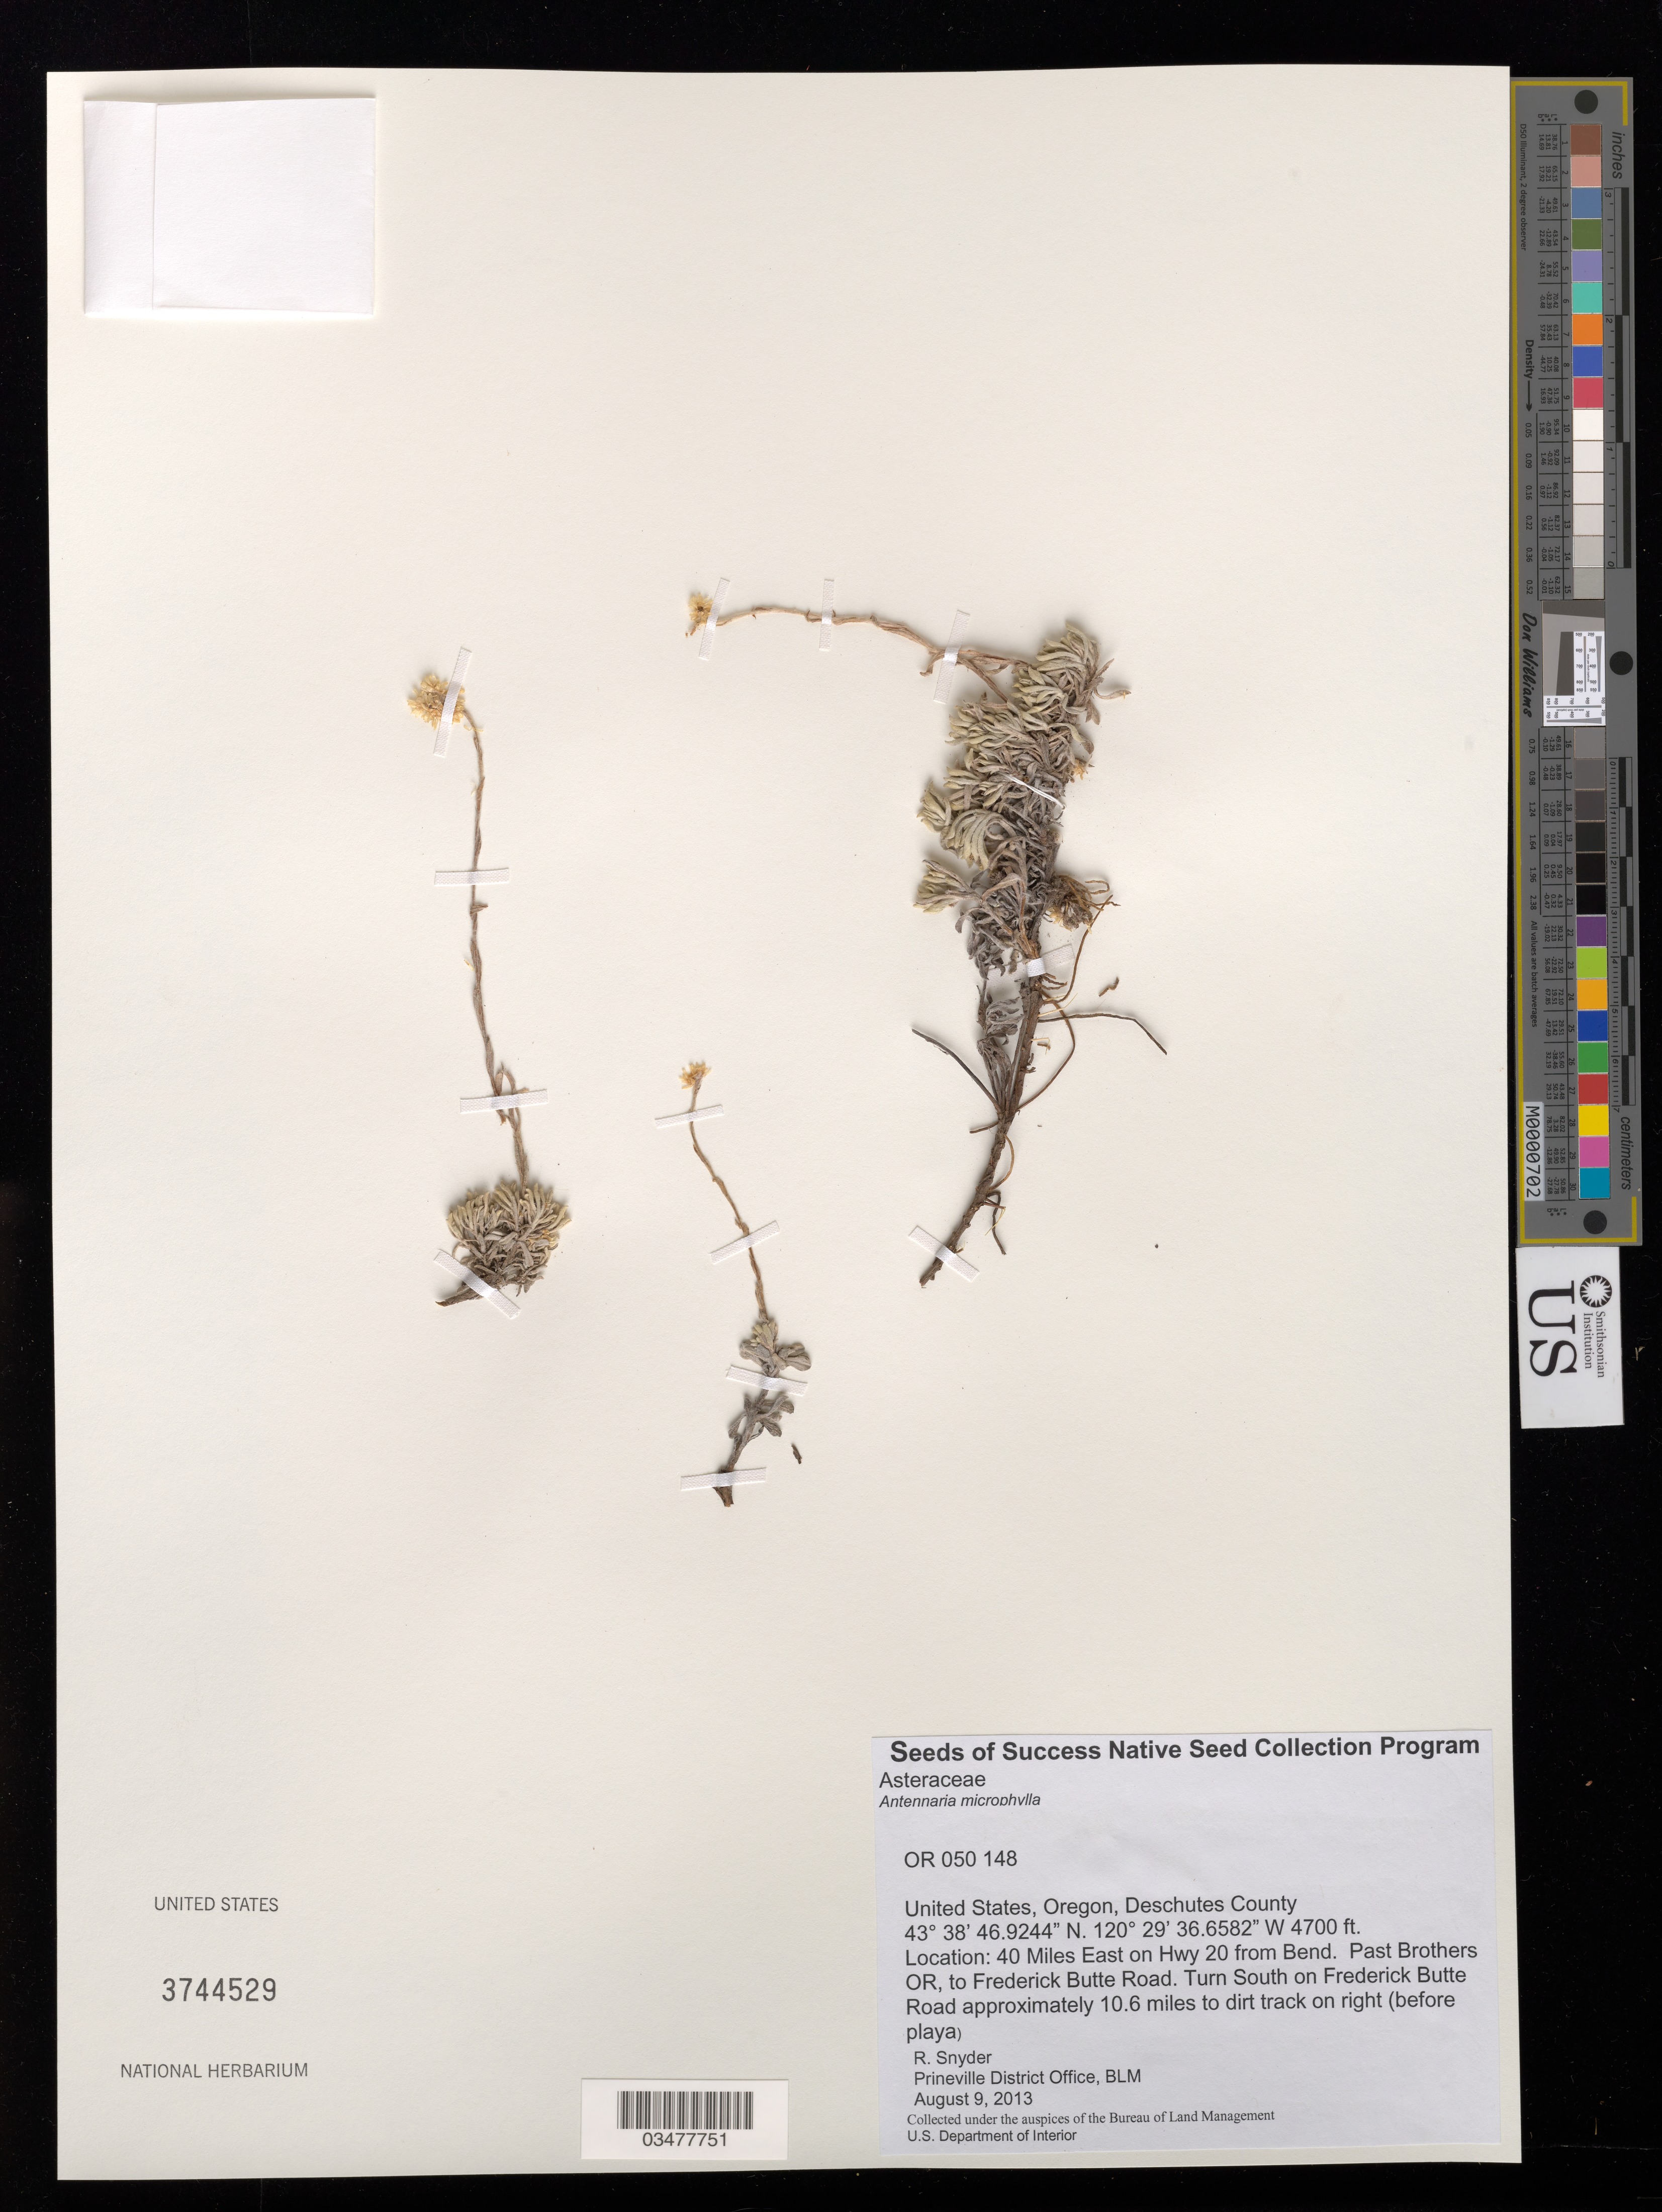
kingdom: Plantae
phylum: Tracheophyta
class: Magnoliopsida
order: Asterales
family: Asteraceae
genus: Antennaria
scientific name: Antennaria microphylla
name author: Rydb.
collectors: R. Snyder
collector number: OR 050 148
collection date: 2013-08-09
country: United States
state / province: Oregon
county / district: Deschutes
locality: S on Frederick Butte Road approx. 10.6 mi. (before playa)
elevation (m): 1433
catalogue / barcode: US 3744529